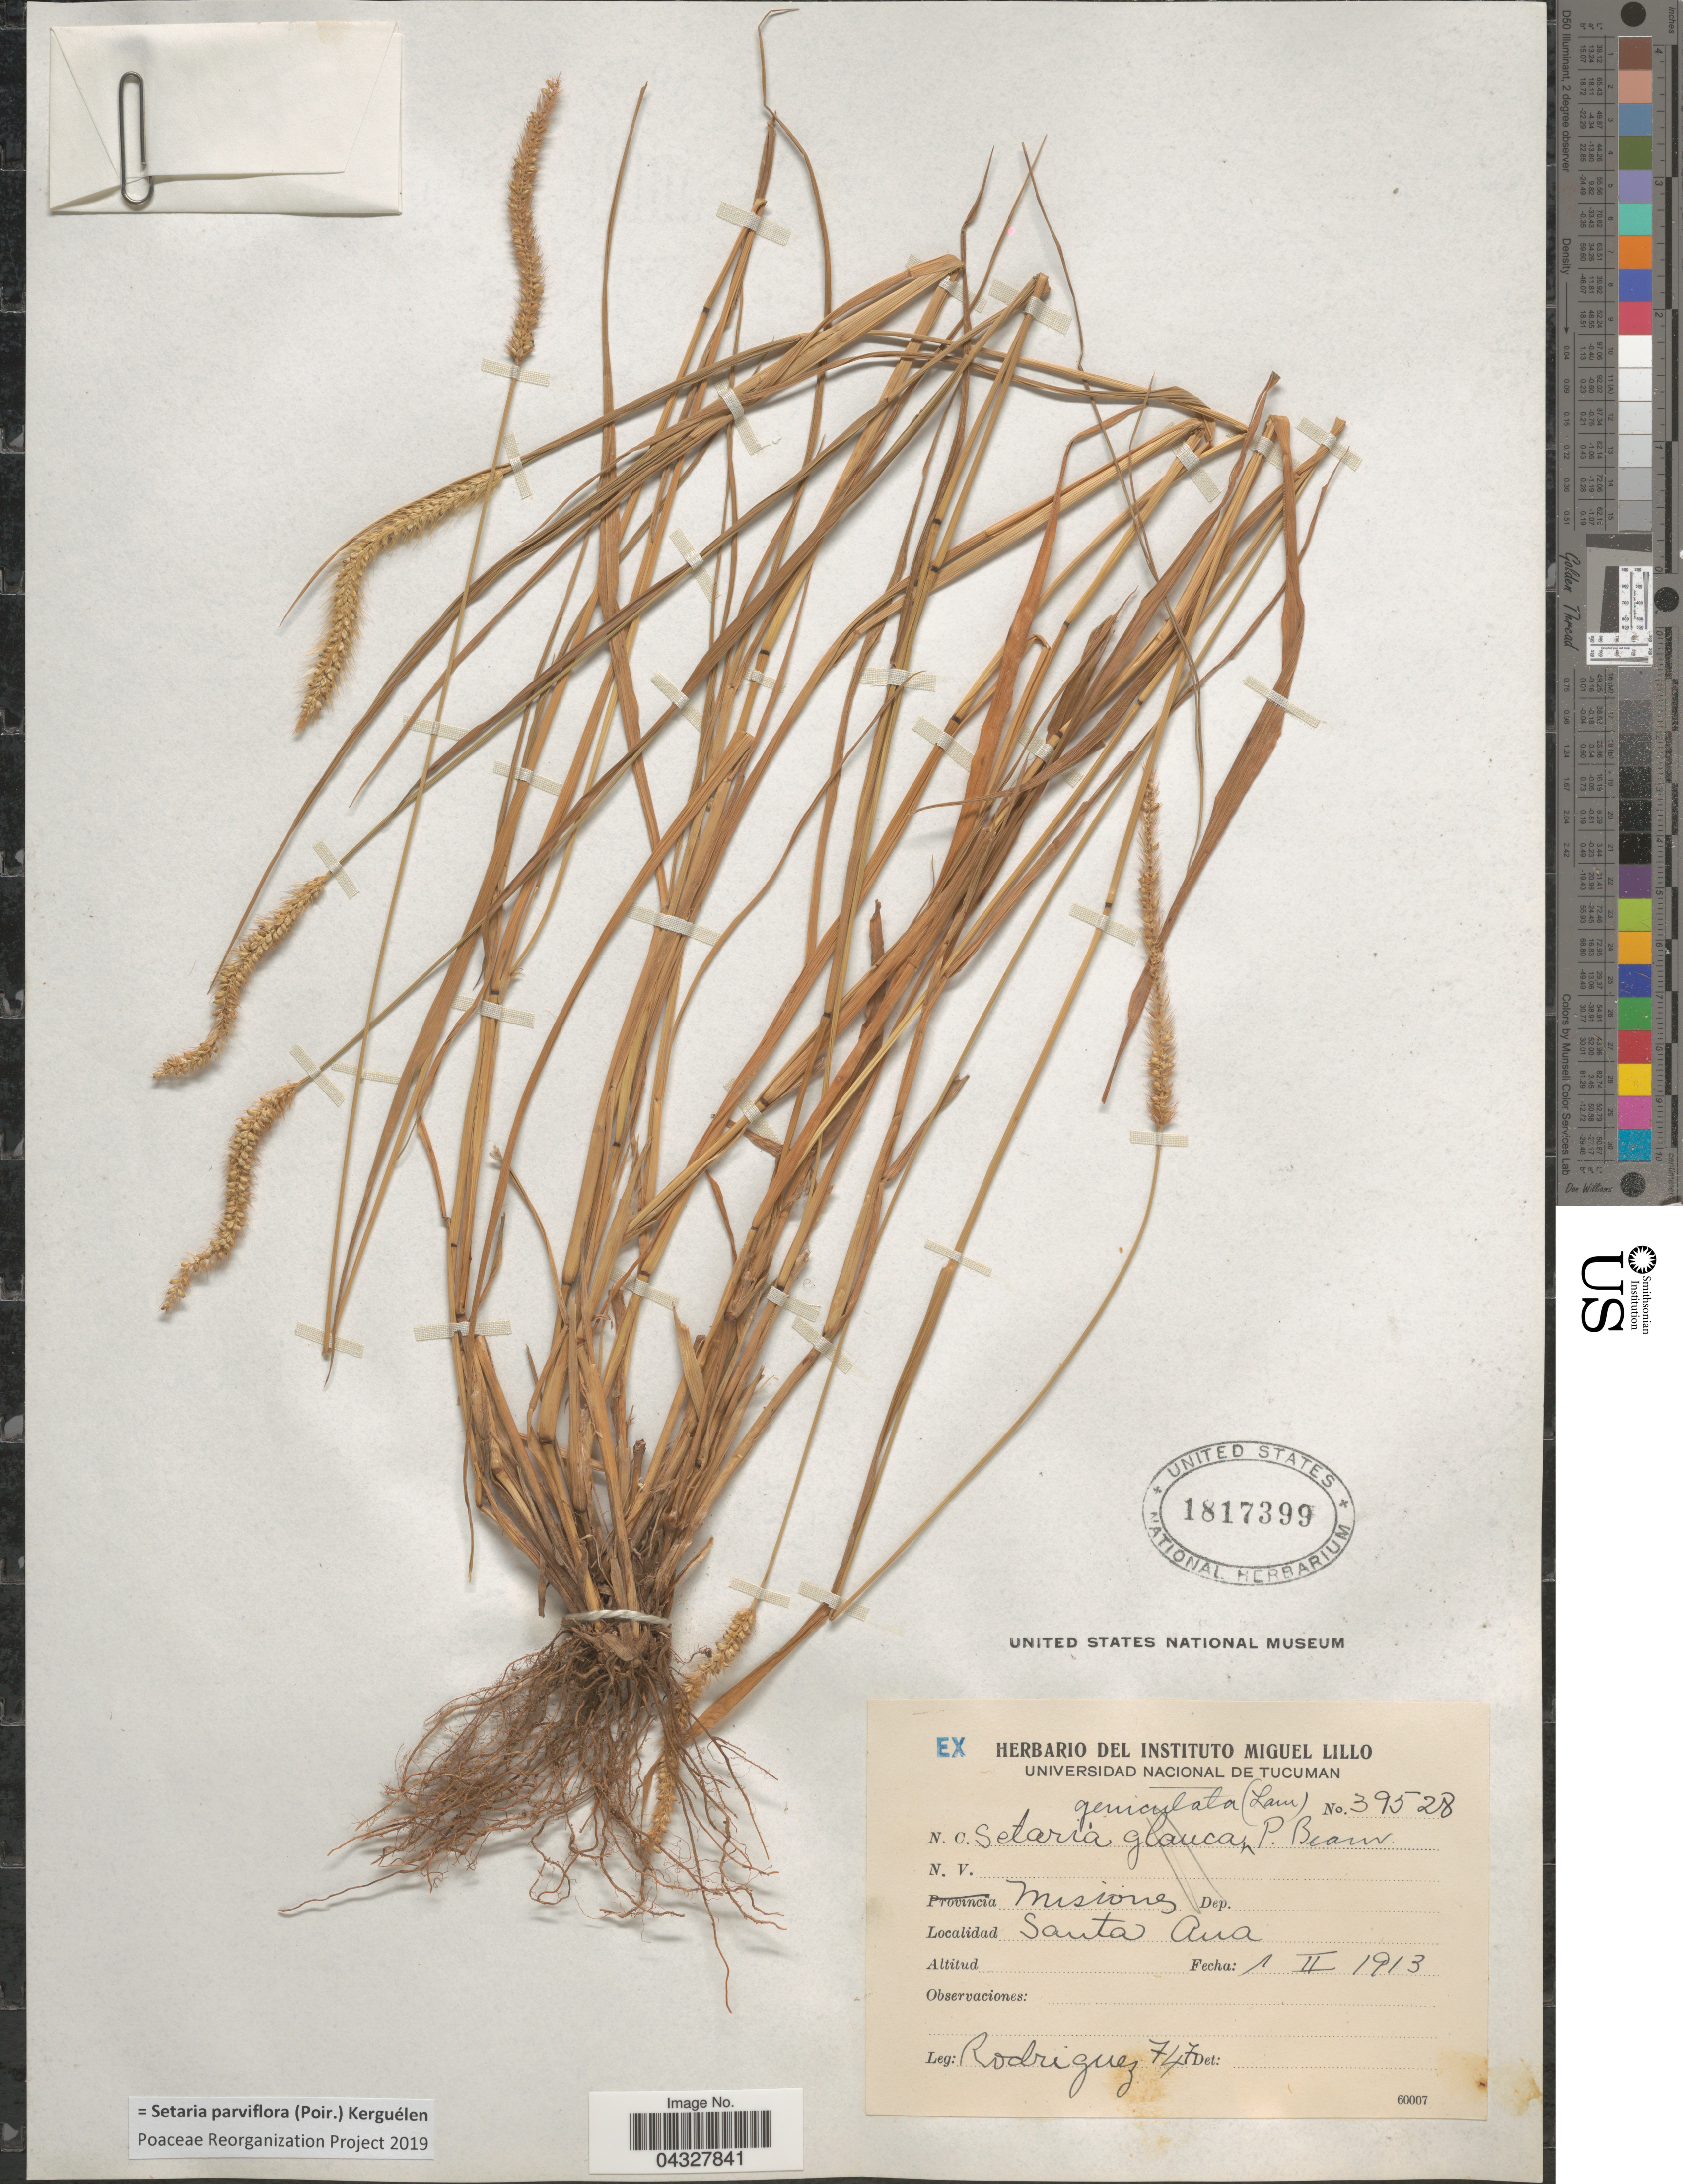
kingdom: Plantae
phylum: Tracheophyta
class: Liliopsida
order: Poales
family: Poaceae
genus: Setaria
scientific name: Setaria parviflora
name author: (Poir.) Kerguélen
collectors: Rodriguez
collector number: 747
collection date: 1913-02-01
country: Argentina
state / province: Misiones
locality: Santa Ana.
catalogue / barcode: US 1817399